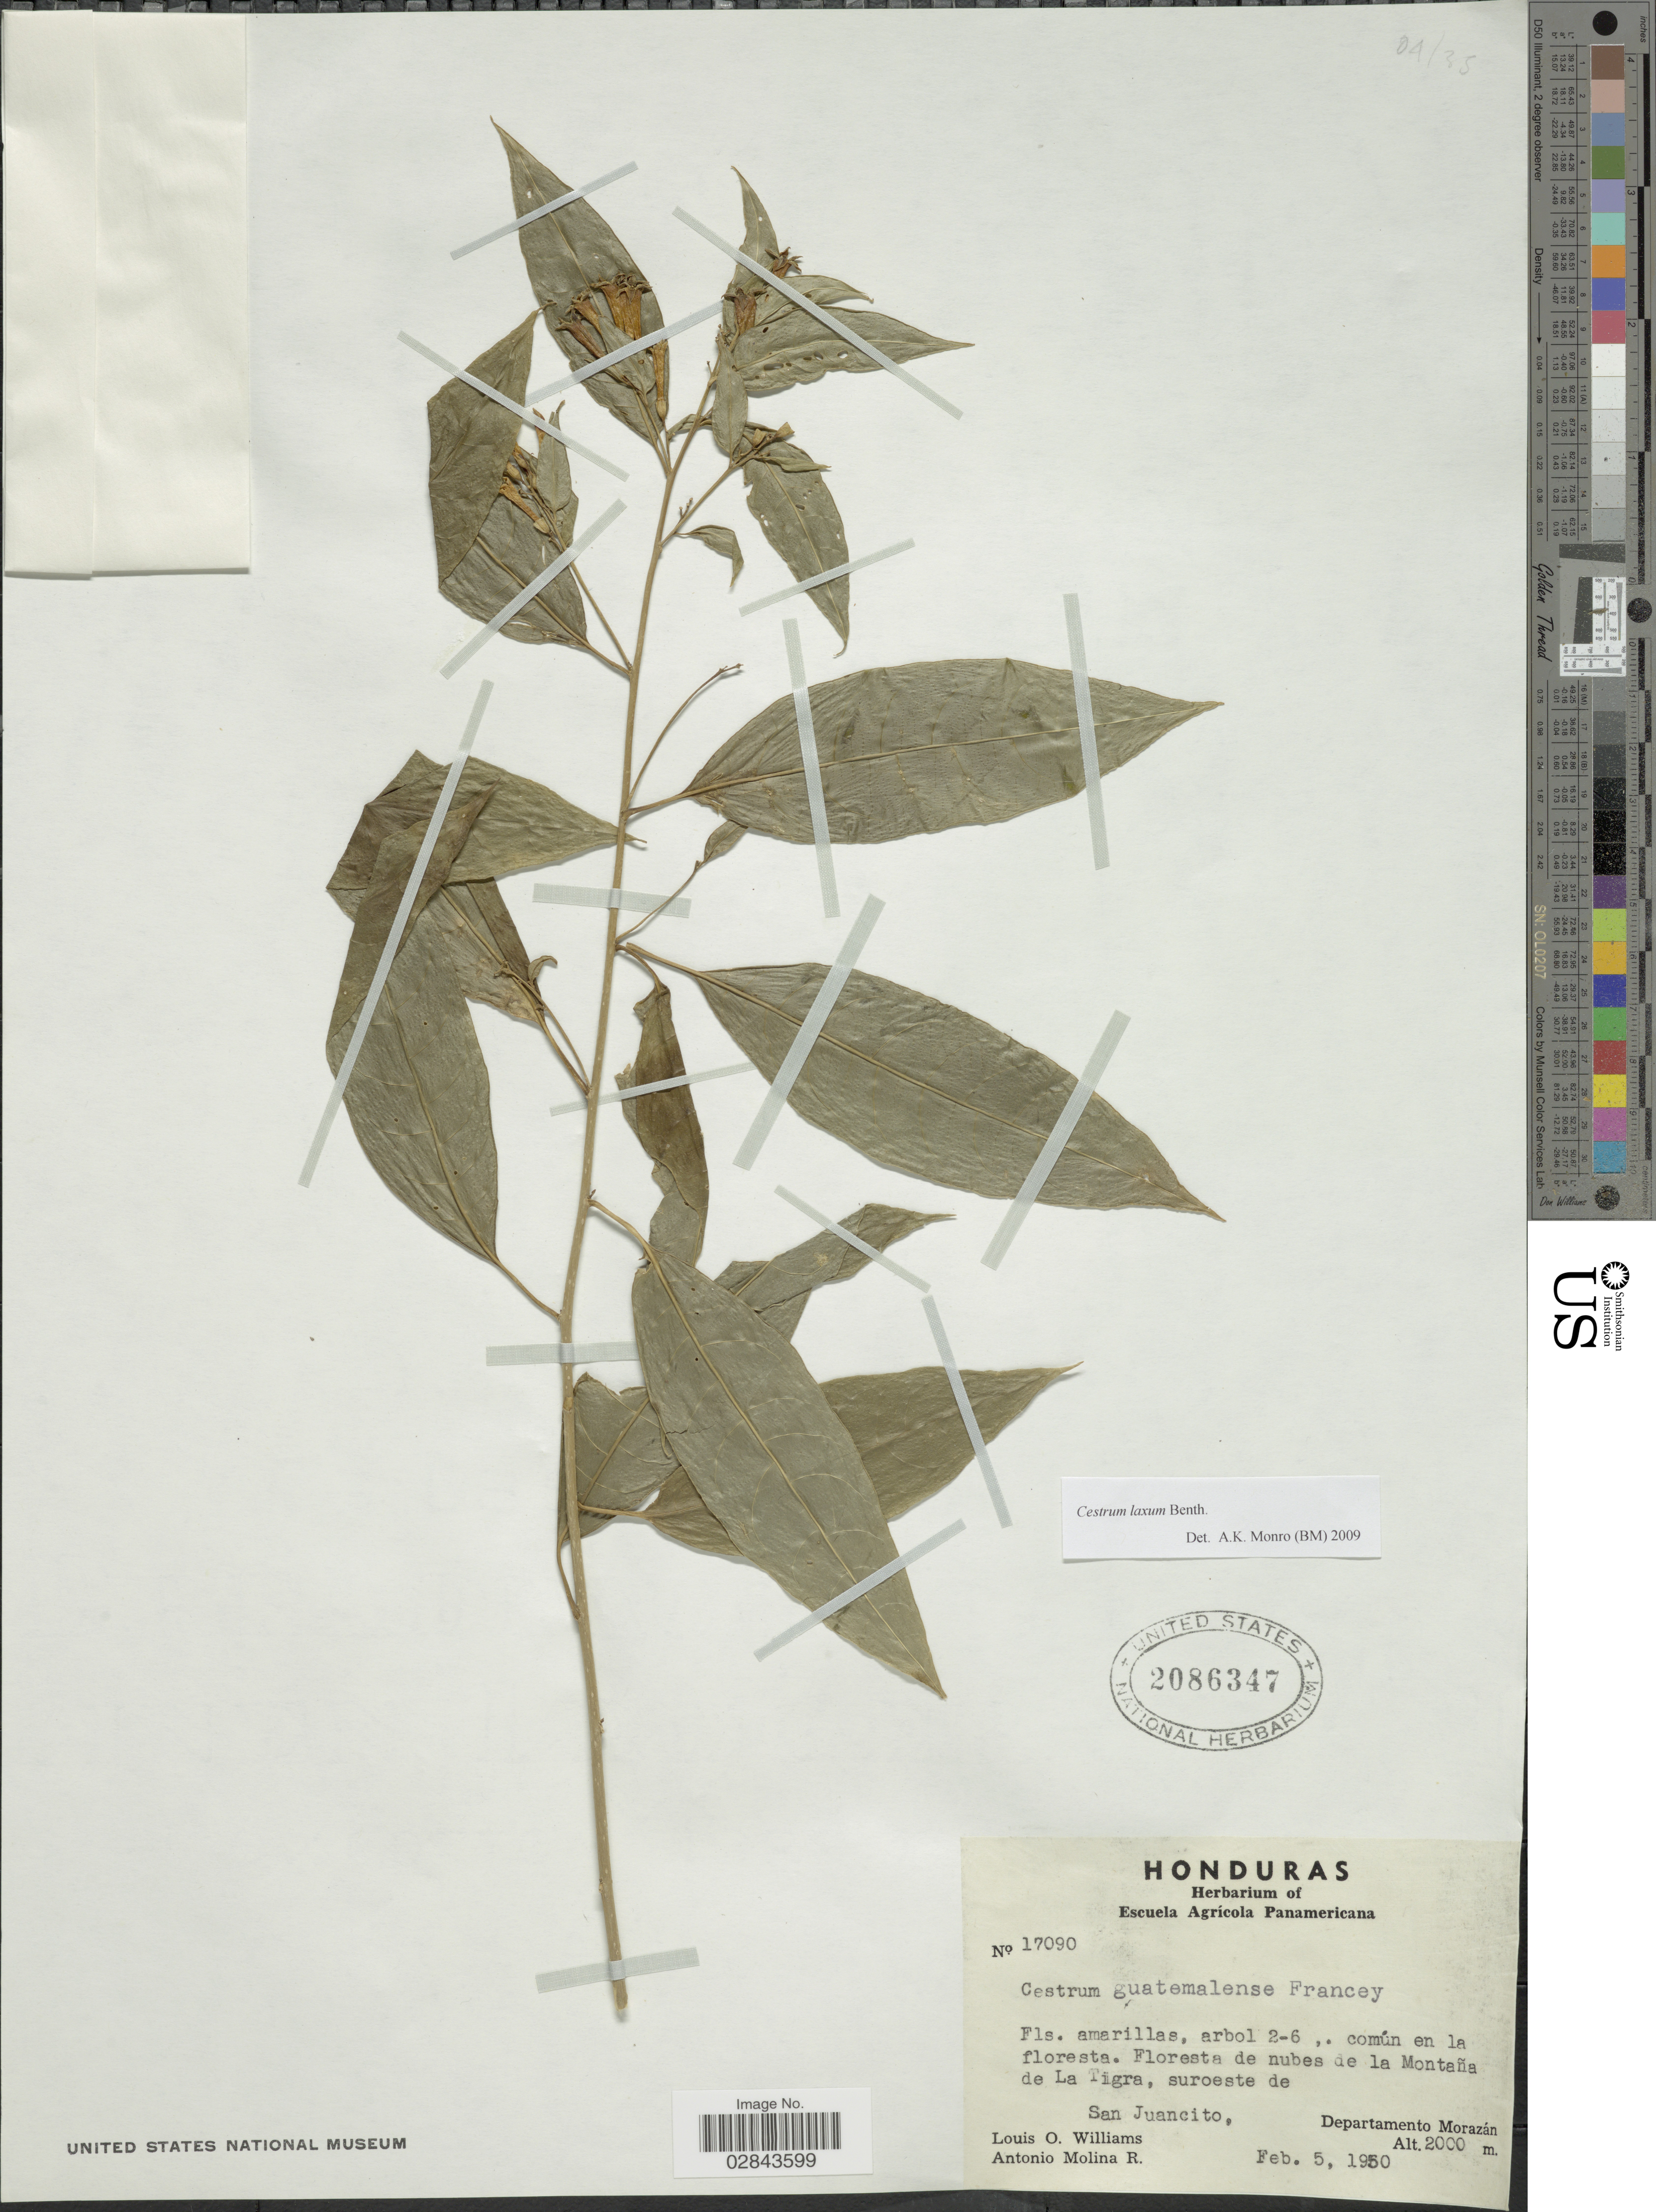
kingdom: Plantae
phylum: Tracheophyta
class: Magnoliopsida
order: Solanales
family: Solanaceae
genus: Cestrum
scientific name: Cestrum laxum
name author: Benth.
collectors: L. O. Williams & A. Molina R.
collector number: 17090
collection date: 1950-02-05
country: Honduras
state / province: Fco. Morazán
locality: Floresta de nubes de la Montaña de la Tigra, suroeste de San Juancito, Departamento Morazán.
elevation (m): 2000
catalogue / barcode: US 2086347